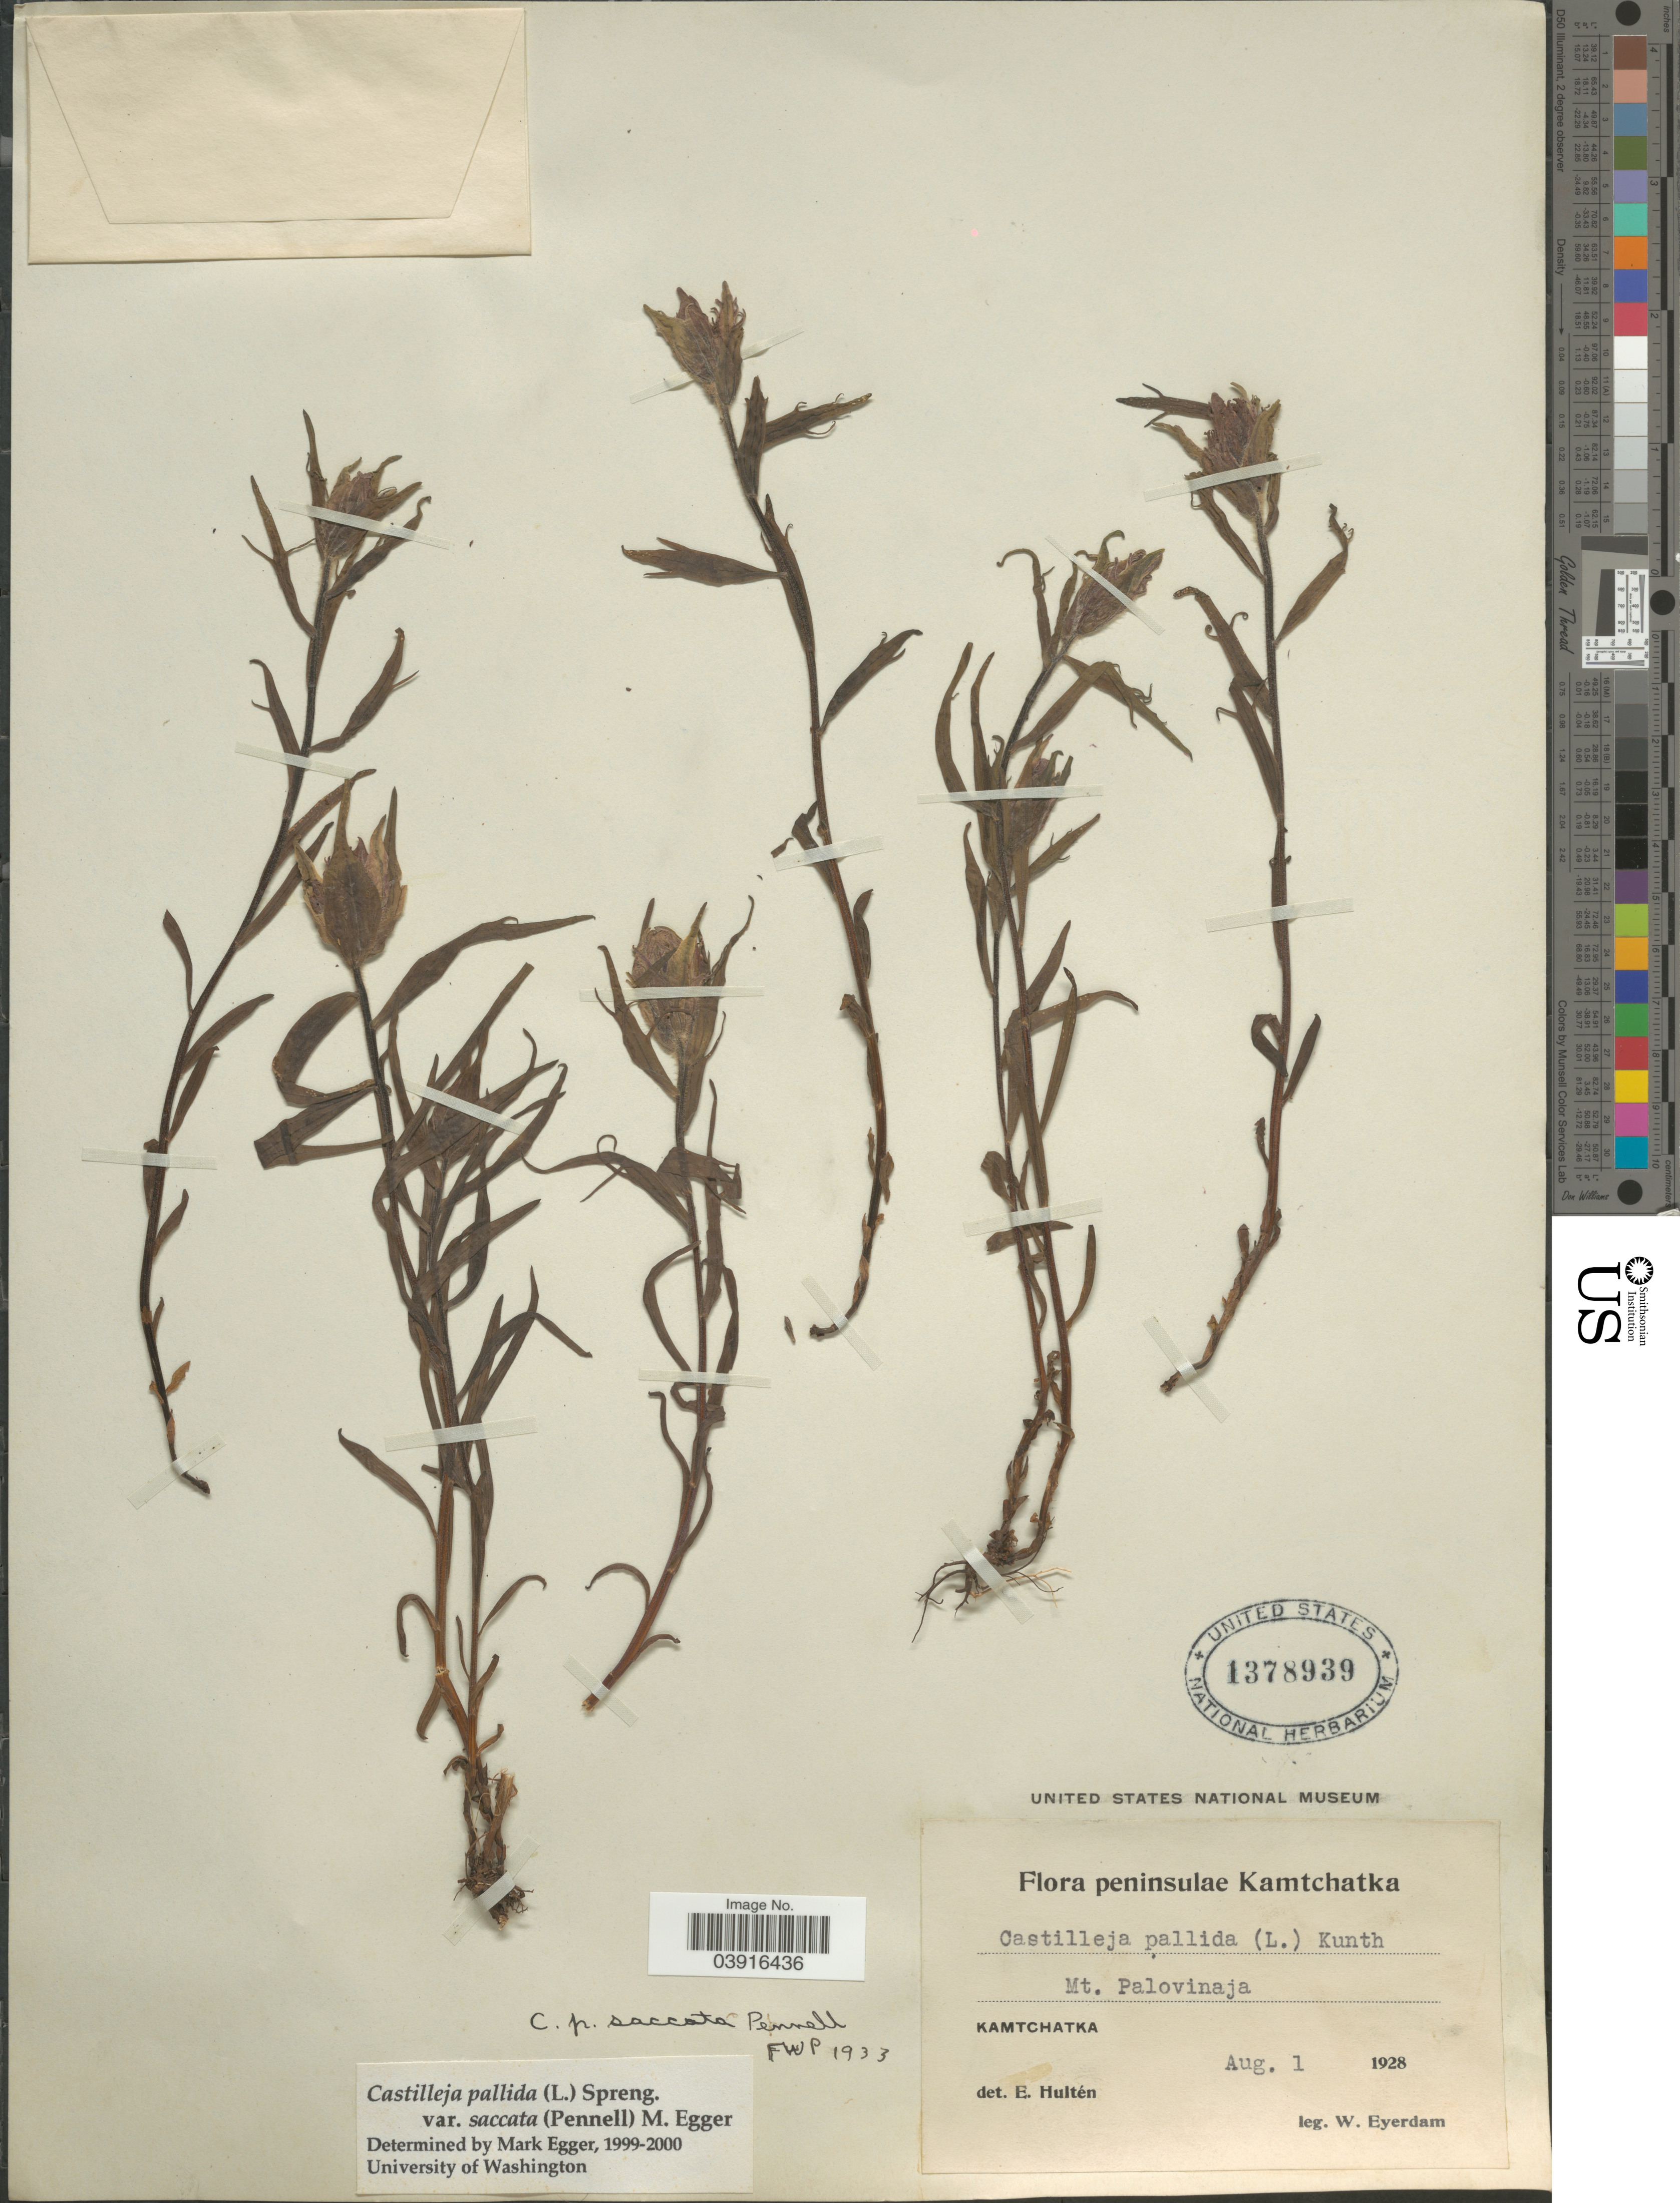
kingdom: Plantae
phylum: Tracheophyta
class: Magnoliopsida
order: Lamiales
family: Orobanchaceae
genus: Castilleja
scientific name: Castilleja pallida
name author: (L.) Spreng.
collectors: W. J. Eyerdam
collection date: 1928-08-01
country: Russian Federation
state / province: Kamchatka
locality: Peninsulae Kamtchatka. Mt. Palovinaja. Kamtchatka.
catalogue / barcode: US 1378939